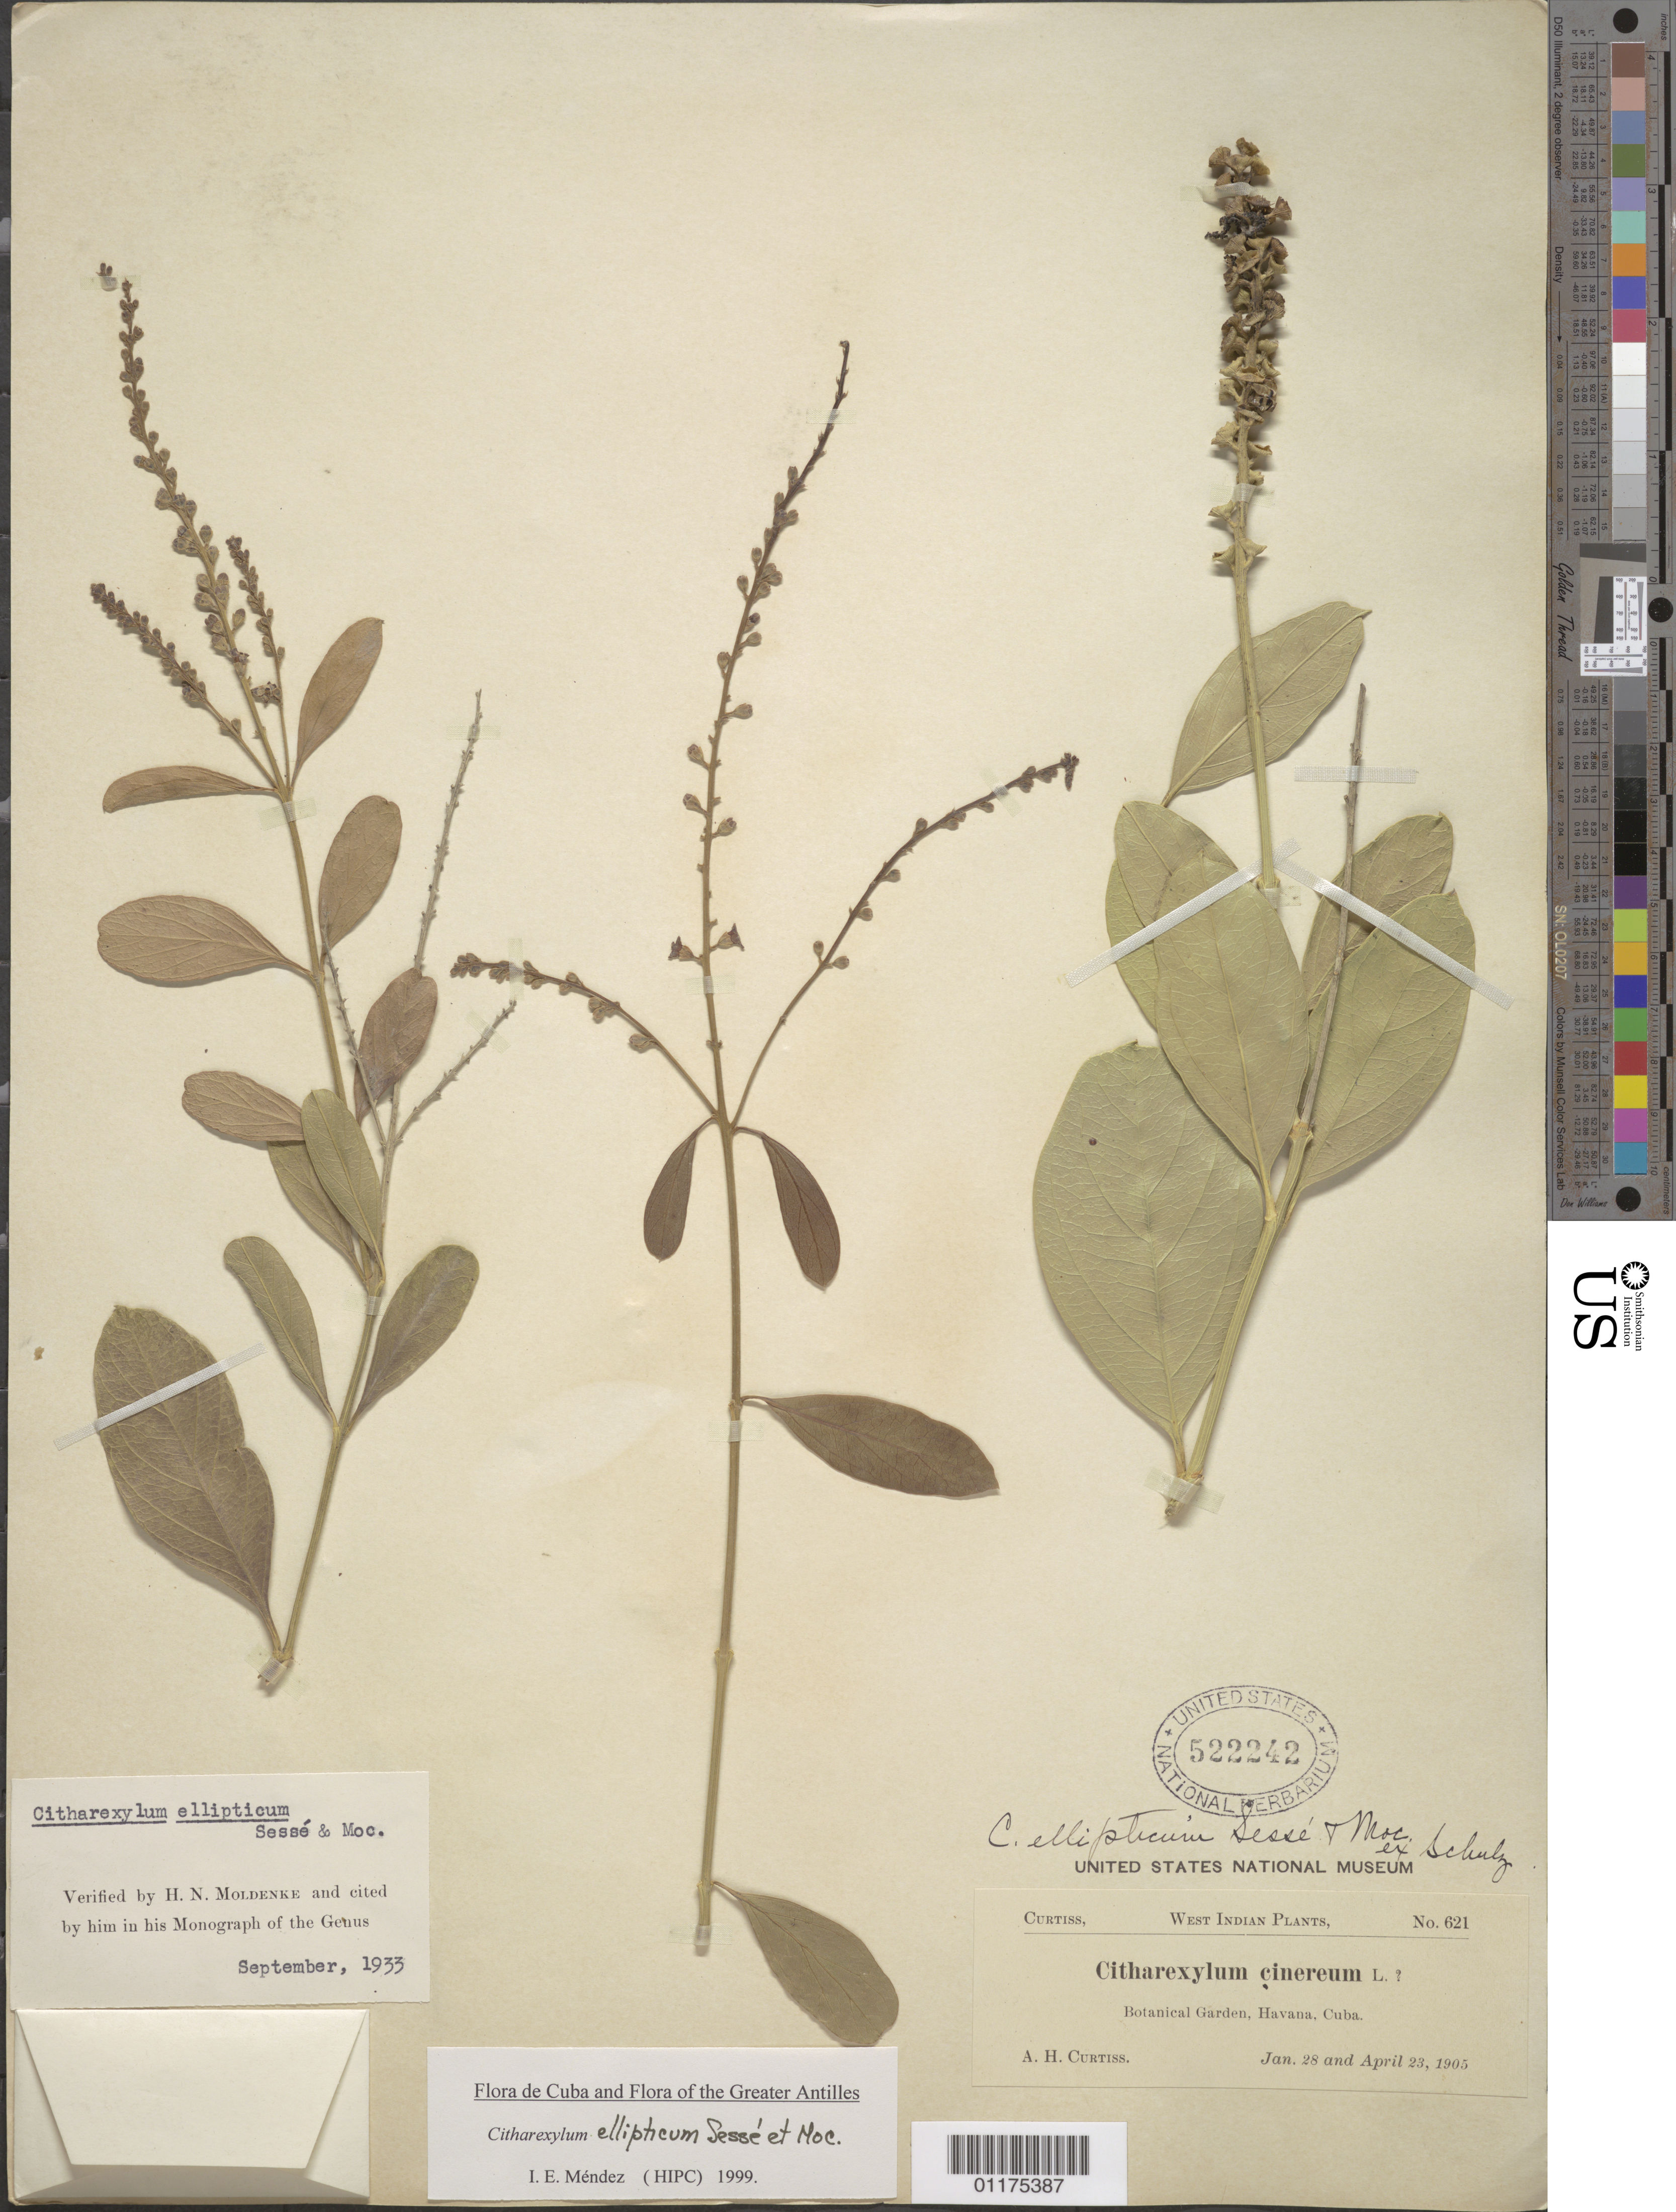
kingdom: Plantae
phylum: Tracheophyta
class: Magnoliopsida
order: Lamiales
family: Verbenaceae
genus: Citharexylum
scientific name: Citharexylum ellipticum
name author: Moc. & Sessé ex D. Don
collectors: A. H. Curtiss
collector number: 621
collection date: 1905-01-28,1905-04-23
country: Cuba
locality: Havana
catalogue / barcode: US 522242